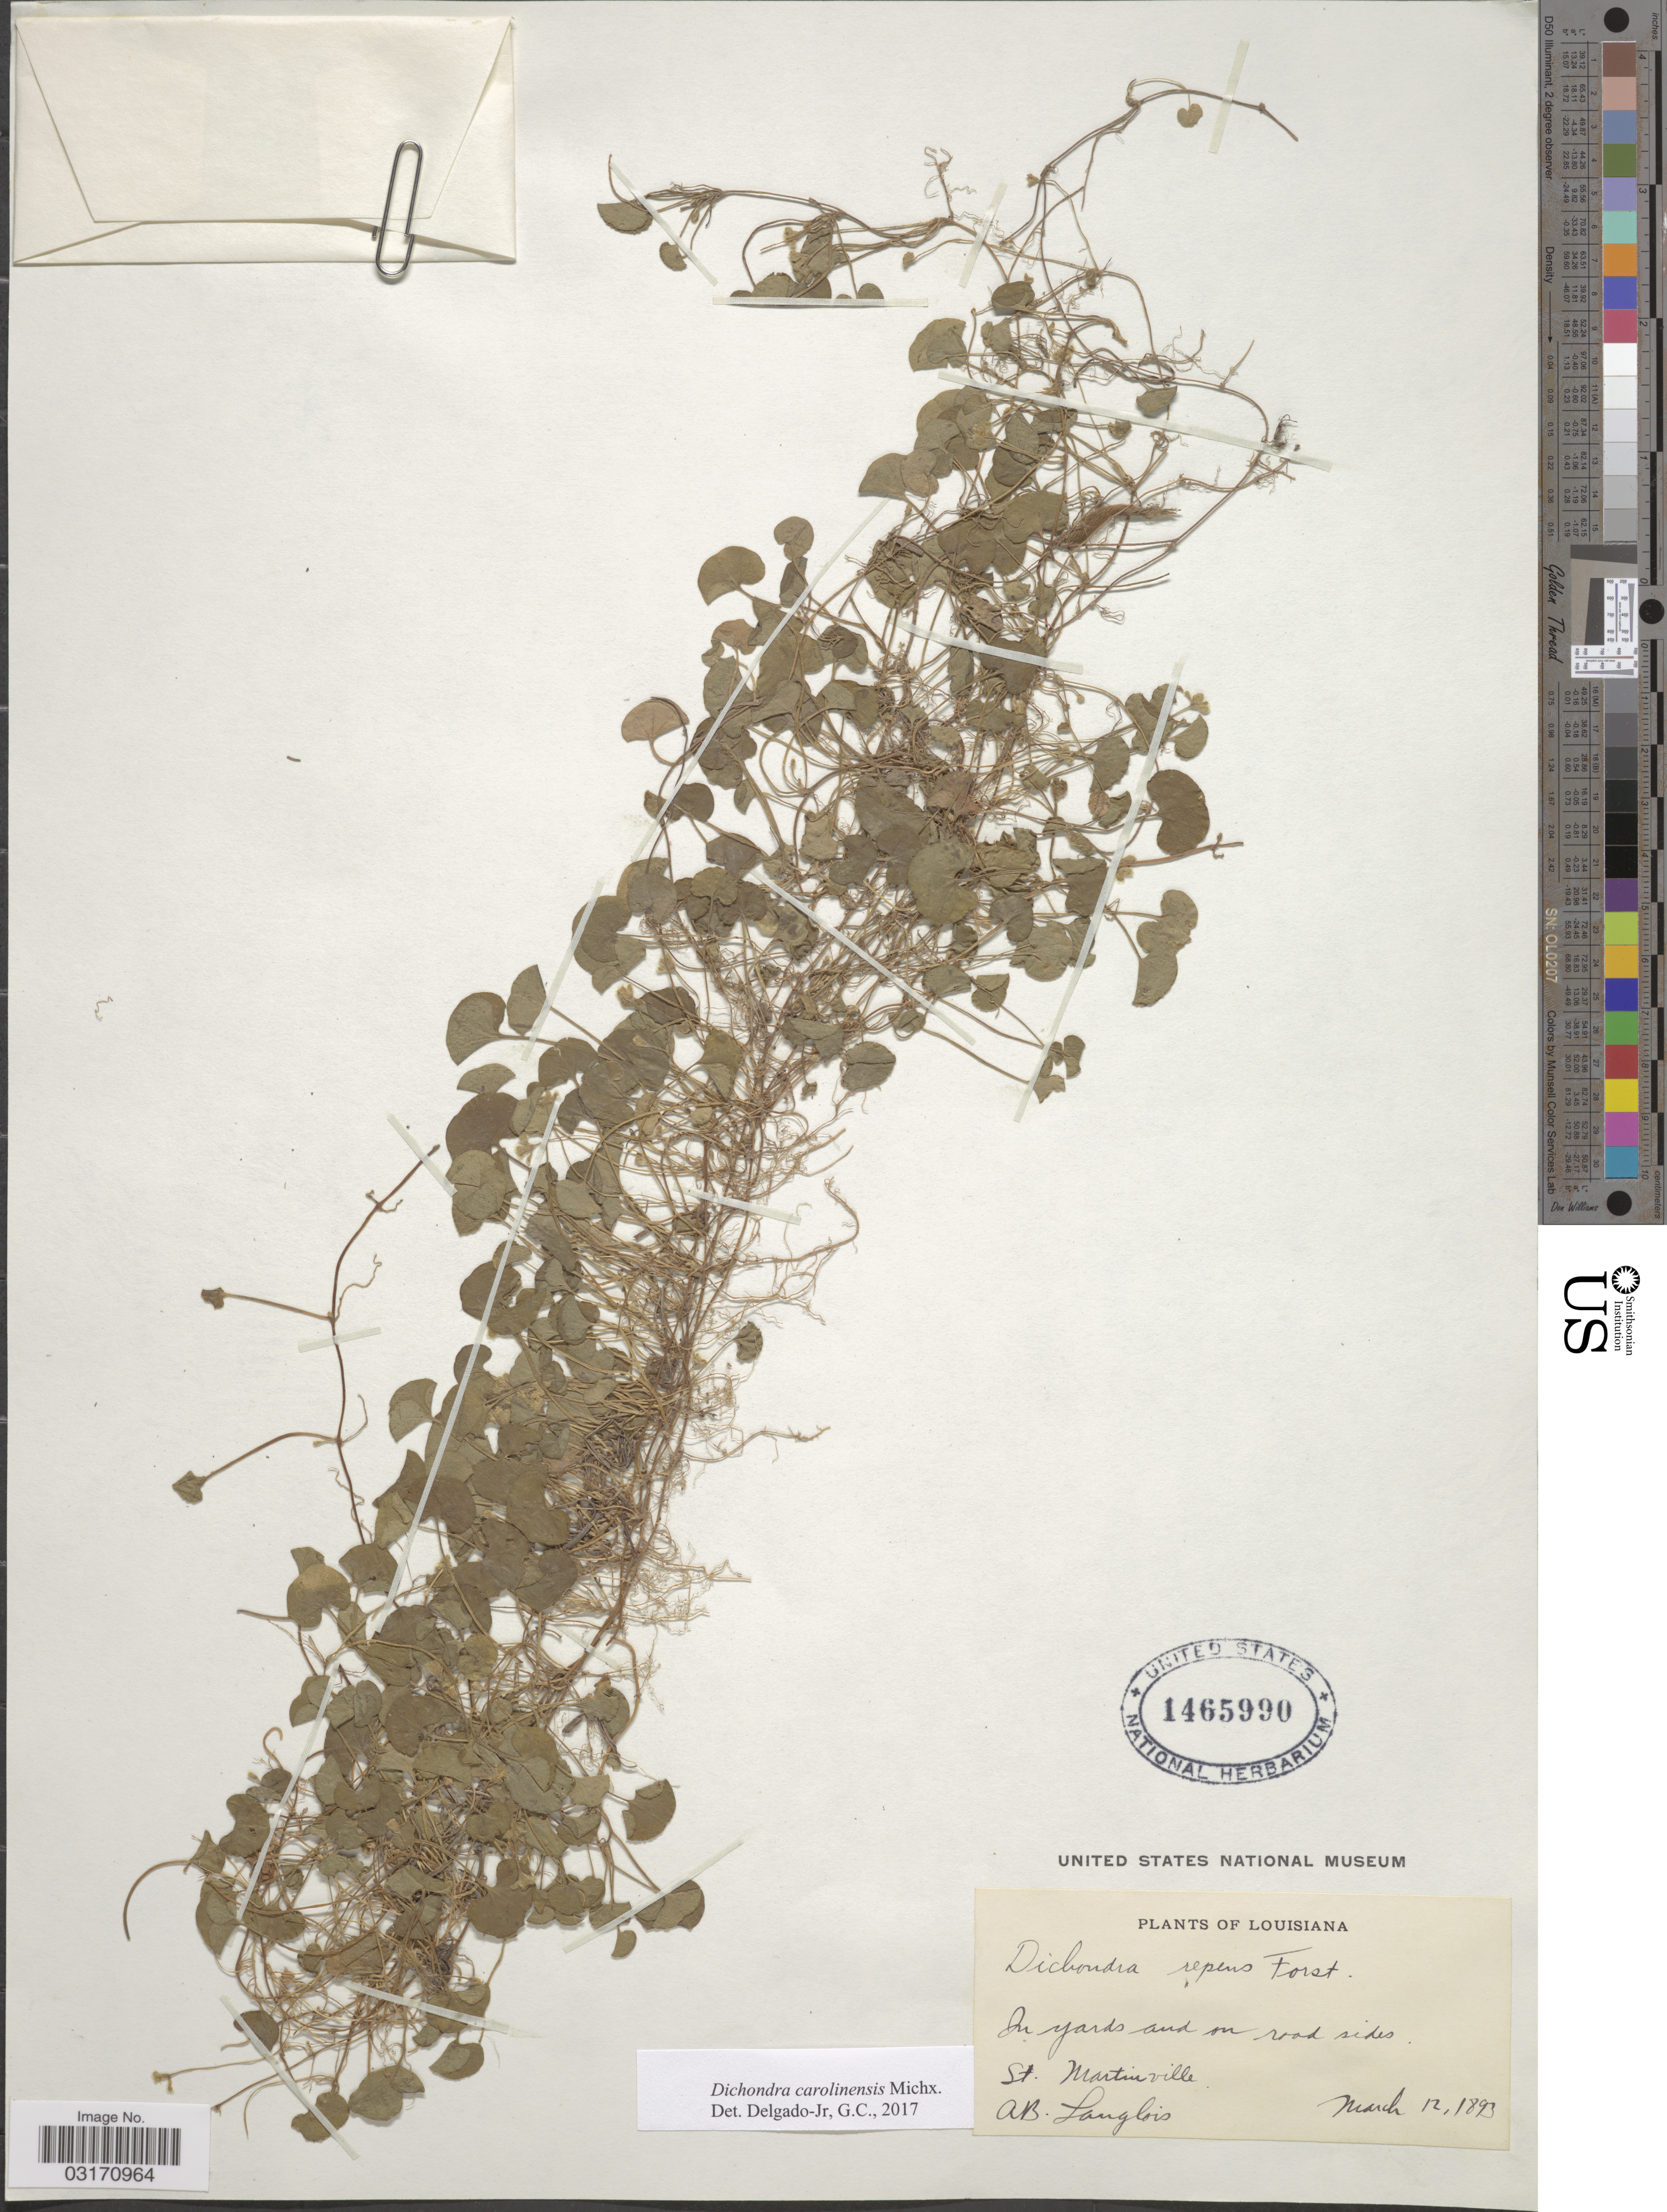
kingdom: Plantae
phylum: Tracheophyta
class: Magnoliopsida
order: Solanales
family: Convolvulaceae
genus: Dichondra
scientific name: Dichondra carolinensis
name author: Michx.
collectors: A. Langlois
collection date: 1893-03-12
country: United States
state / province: Louisiana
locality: In yards and on road sides St. Martinville.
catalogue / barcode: US 1465990